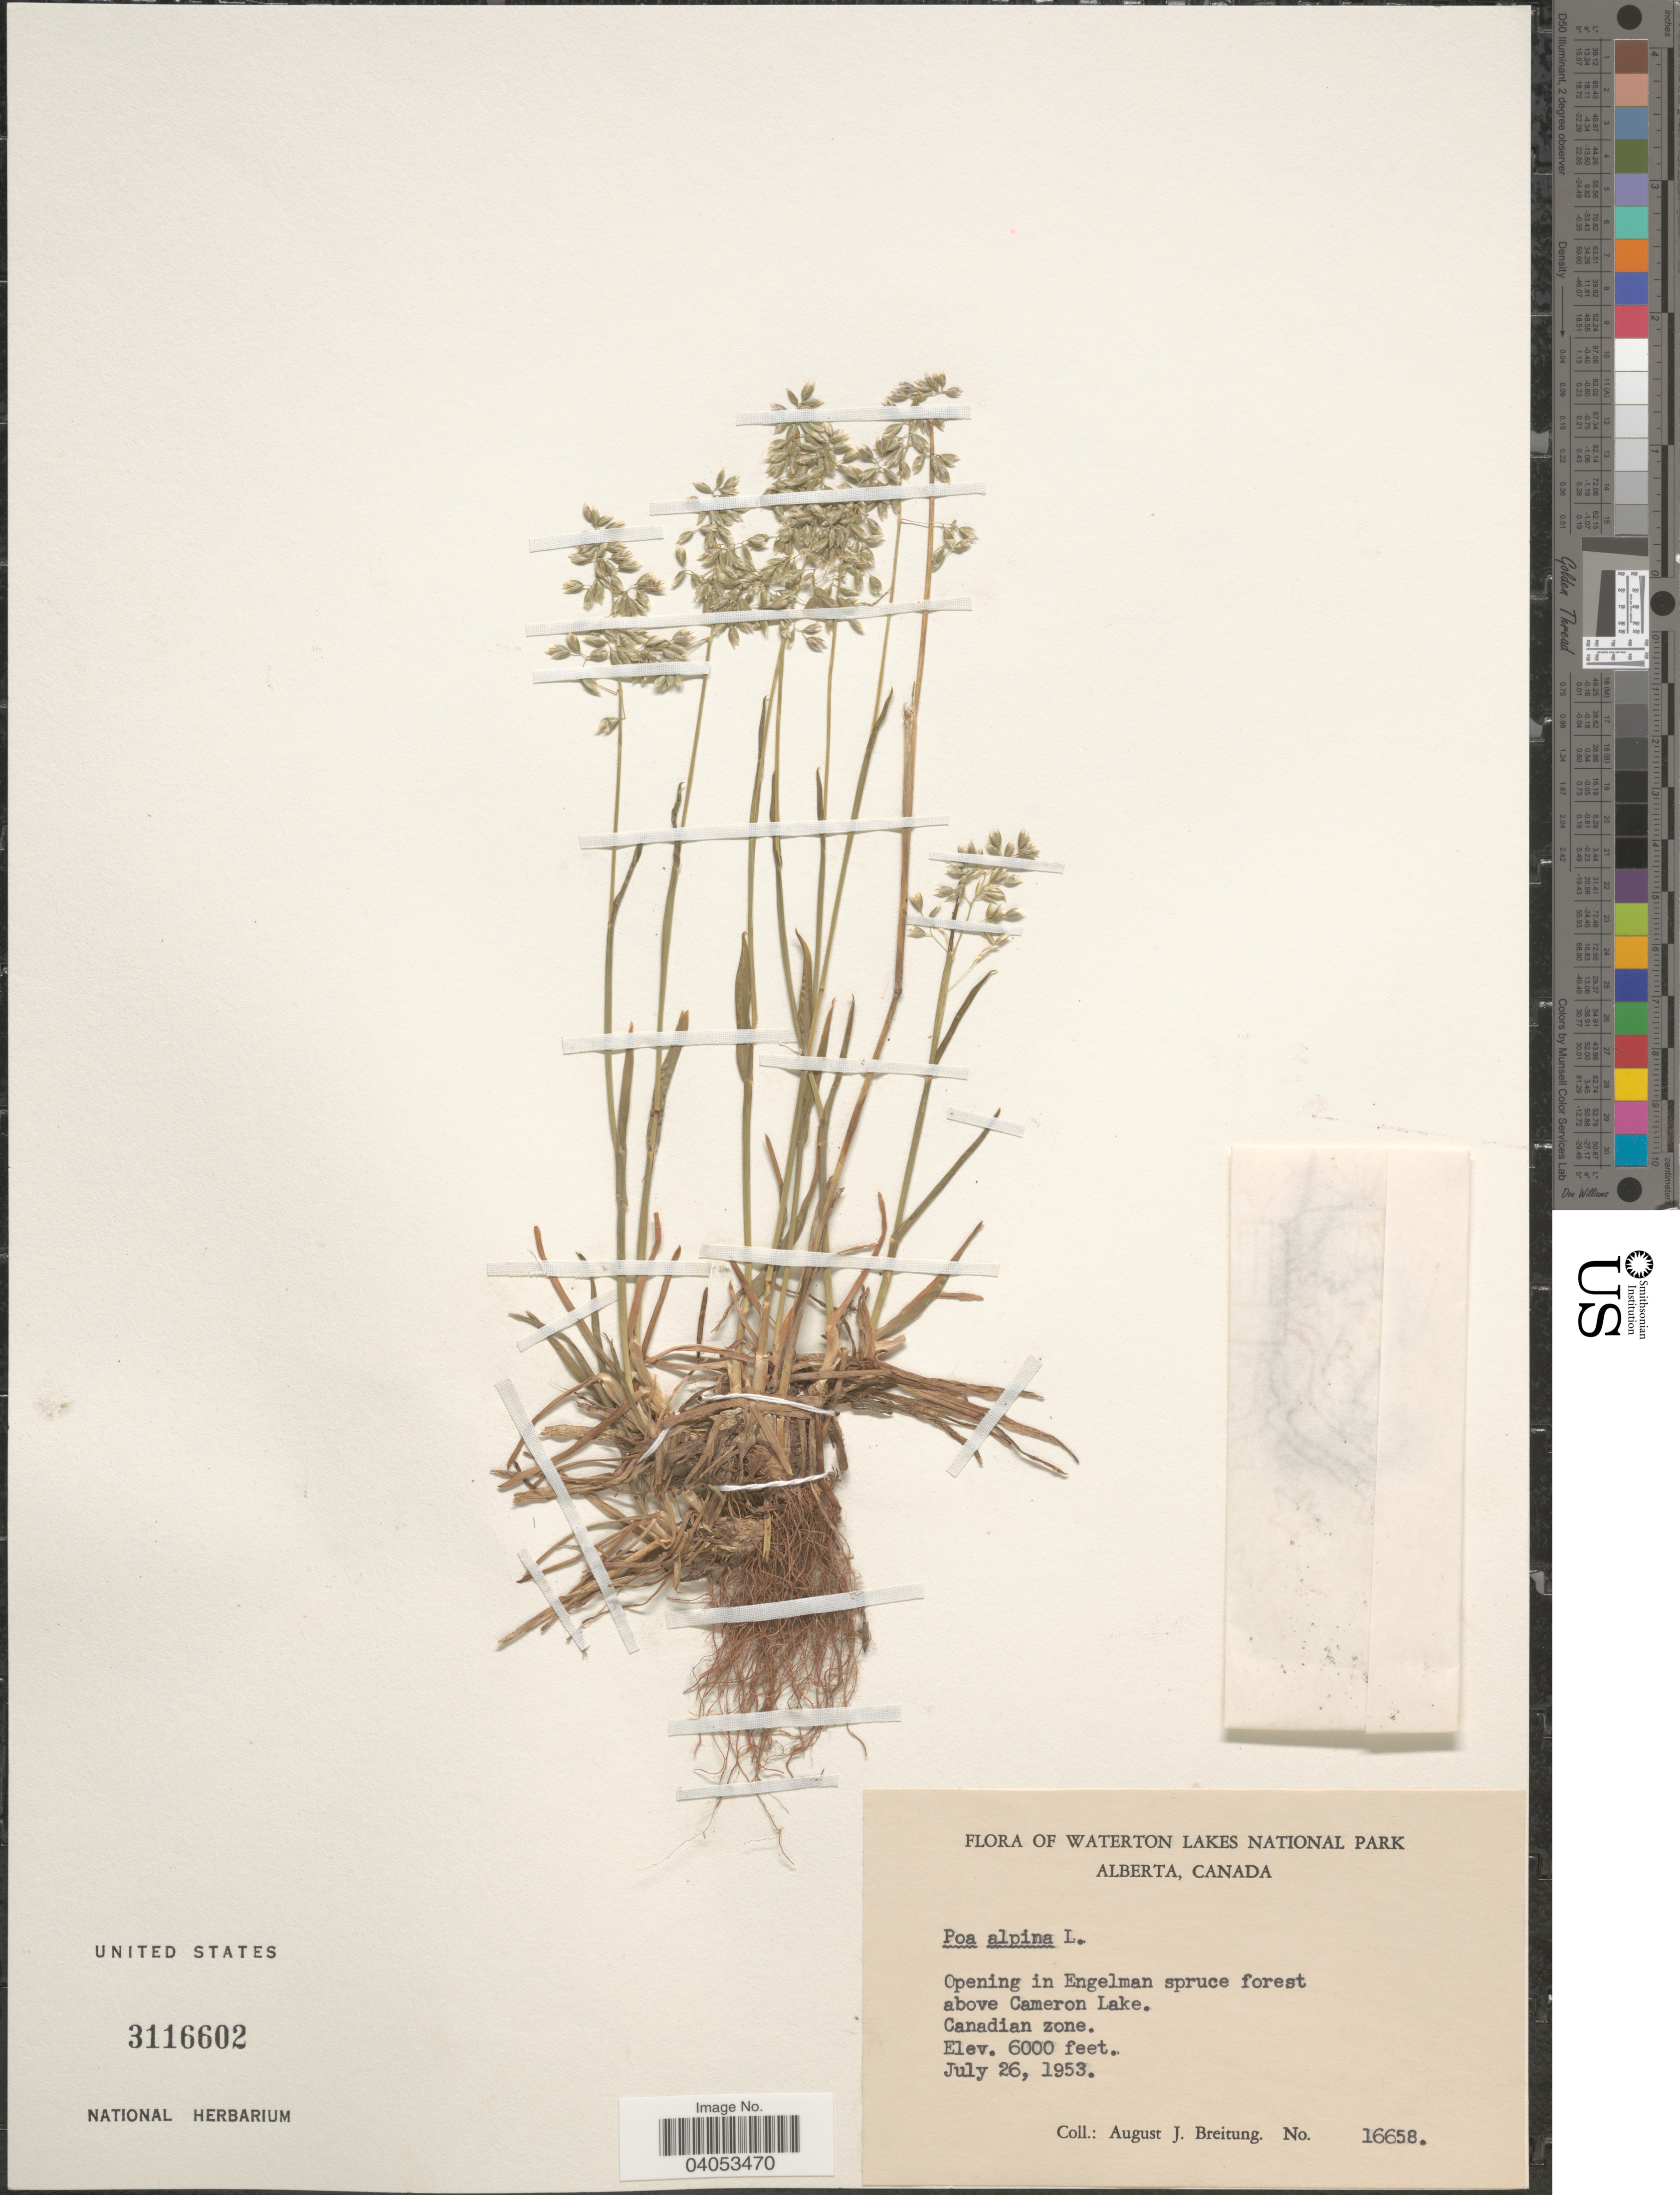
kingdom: Plantae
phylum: Tracheophyta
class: Liliopsida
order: Poales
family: Poaceae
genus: Poa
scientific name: Poa alpina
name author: L.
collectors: A. Breitung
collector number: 16658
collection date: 1953-07-26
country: Canada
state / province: Alberta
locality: Waterton Lakes National Park. Above Cameron Lake. Canadian zone.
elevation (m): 1829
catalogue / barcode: US 3116602